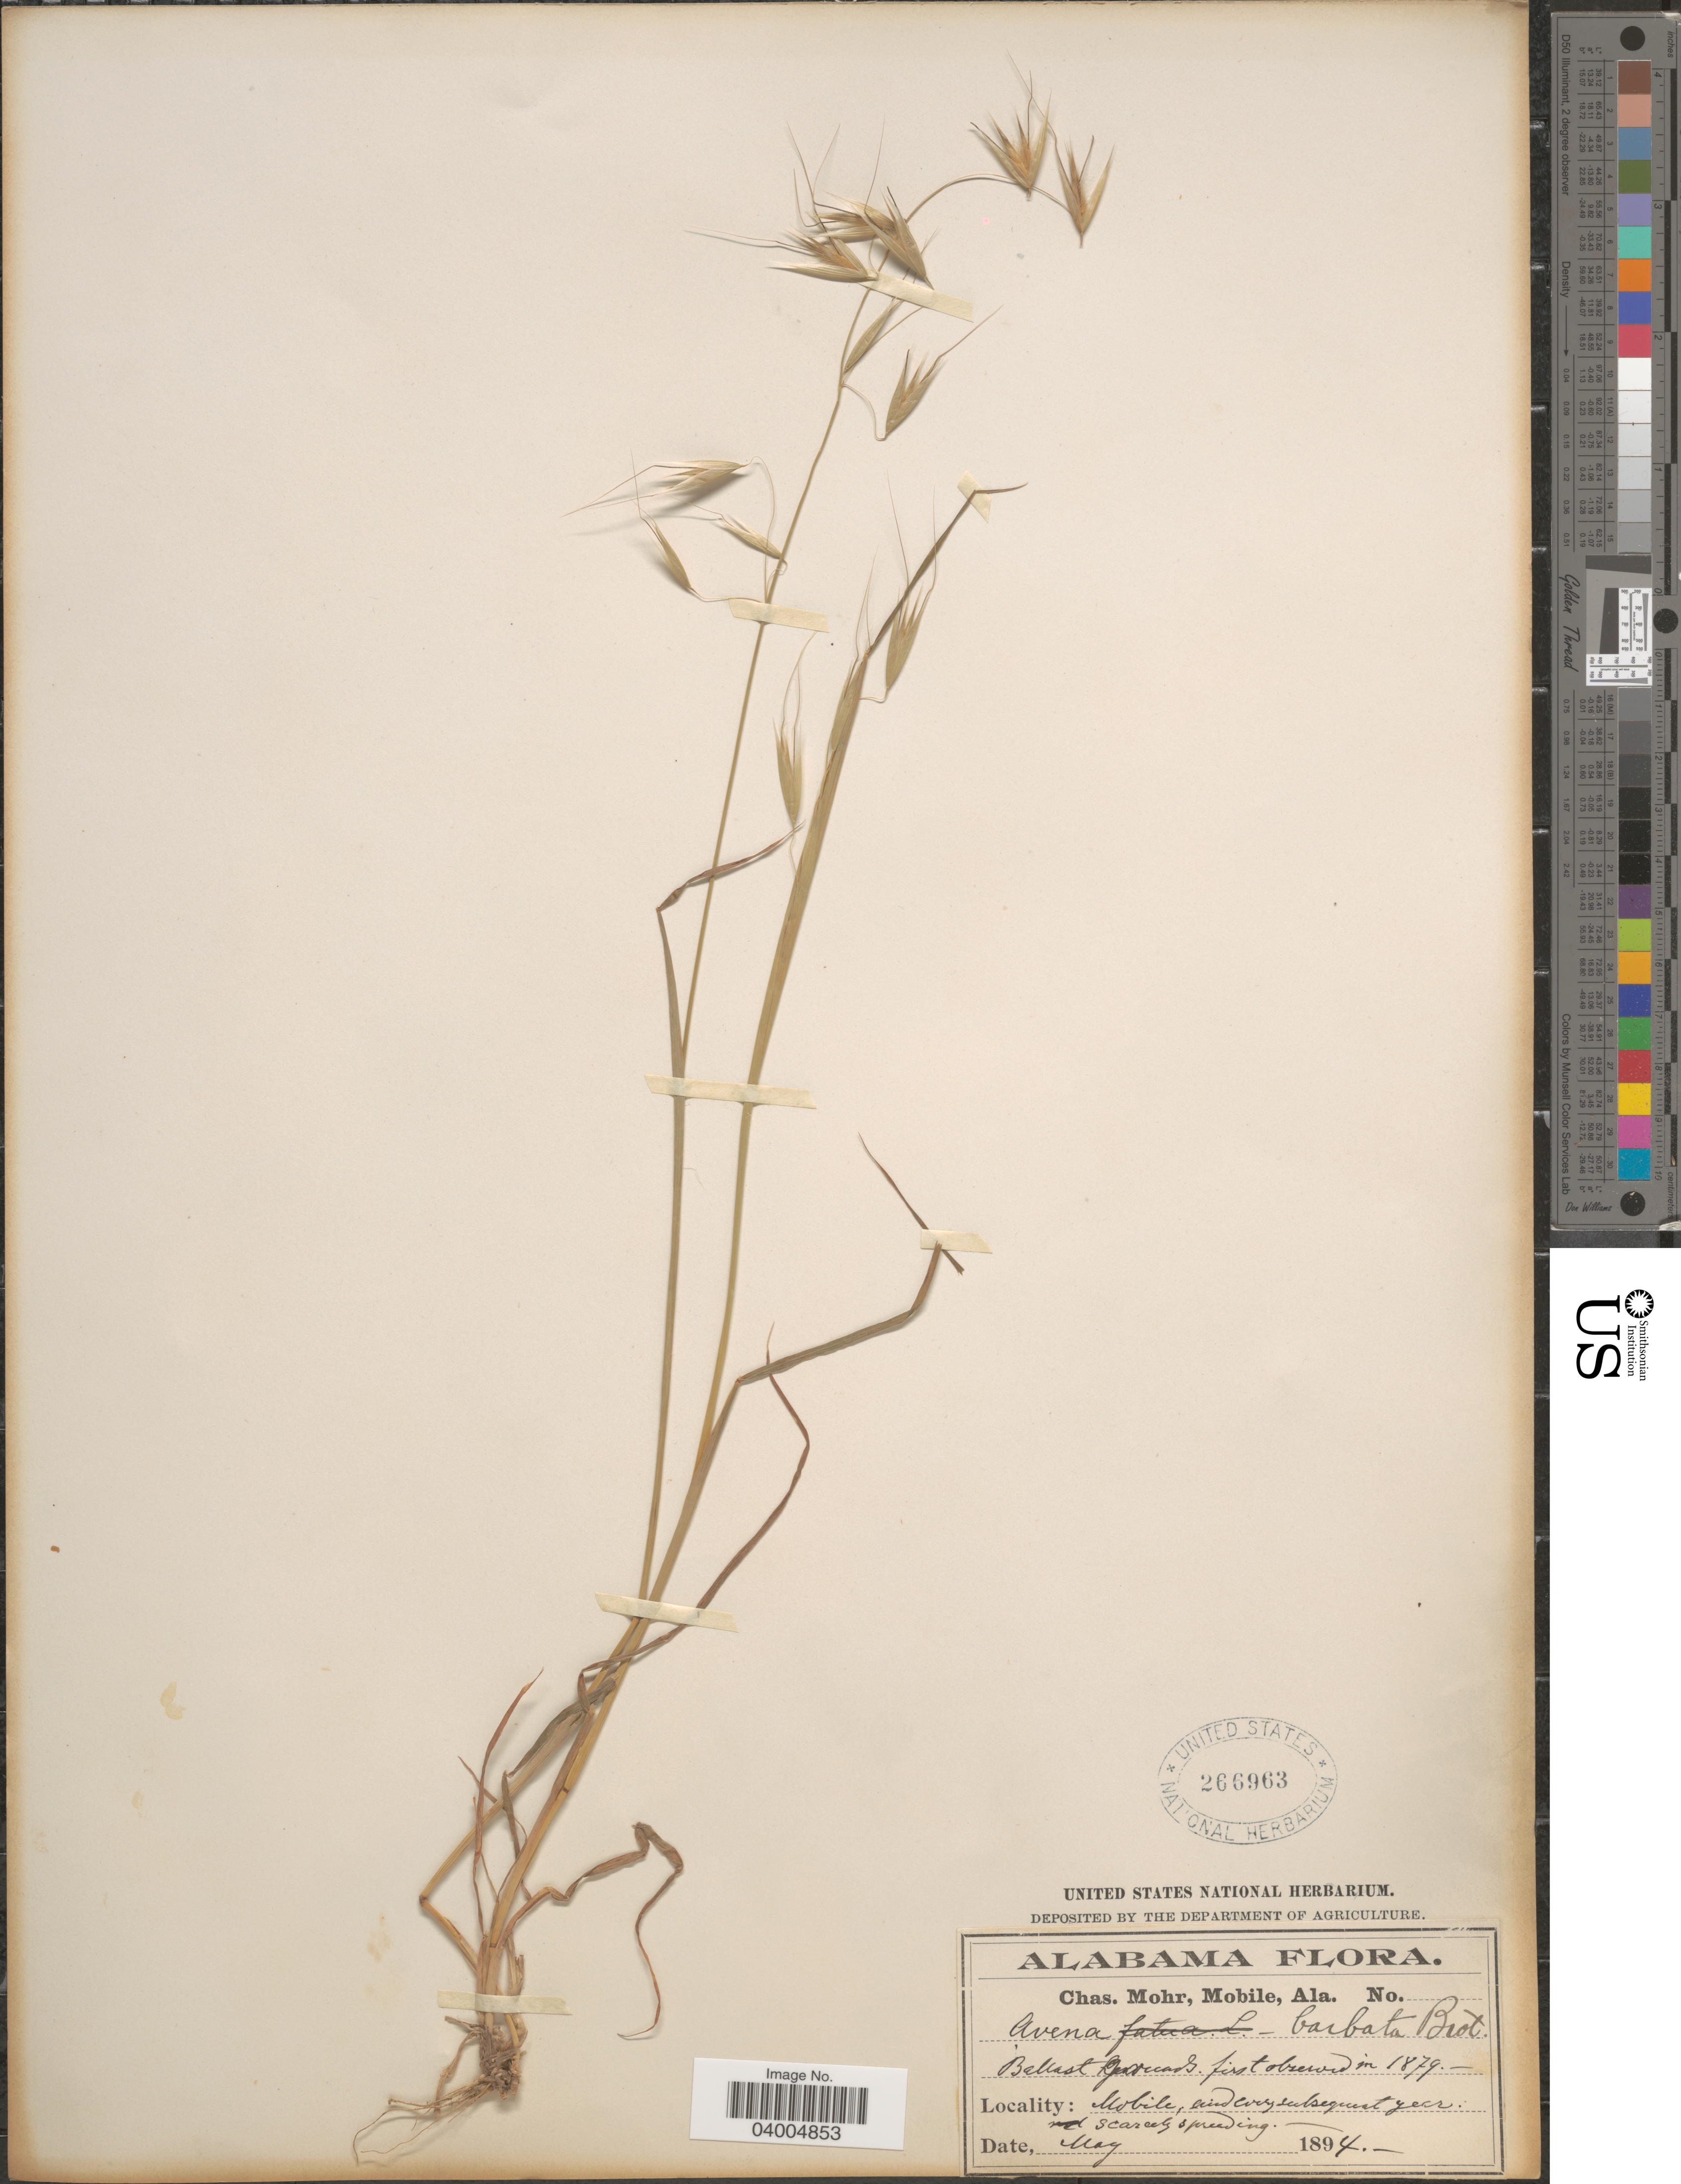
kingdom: Plantae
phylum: Tracheophyta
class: Liliopsida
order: Poales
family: Poaceae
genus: Avena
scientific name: Avena barbata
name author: Pott ex Link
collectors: Mohr, C. T. (herbarium)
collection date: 1894-05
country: United States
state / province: Alabama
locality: Mobile.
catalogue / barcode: US 266963